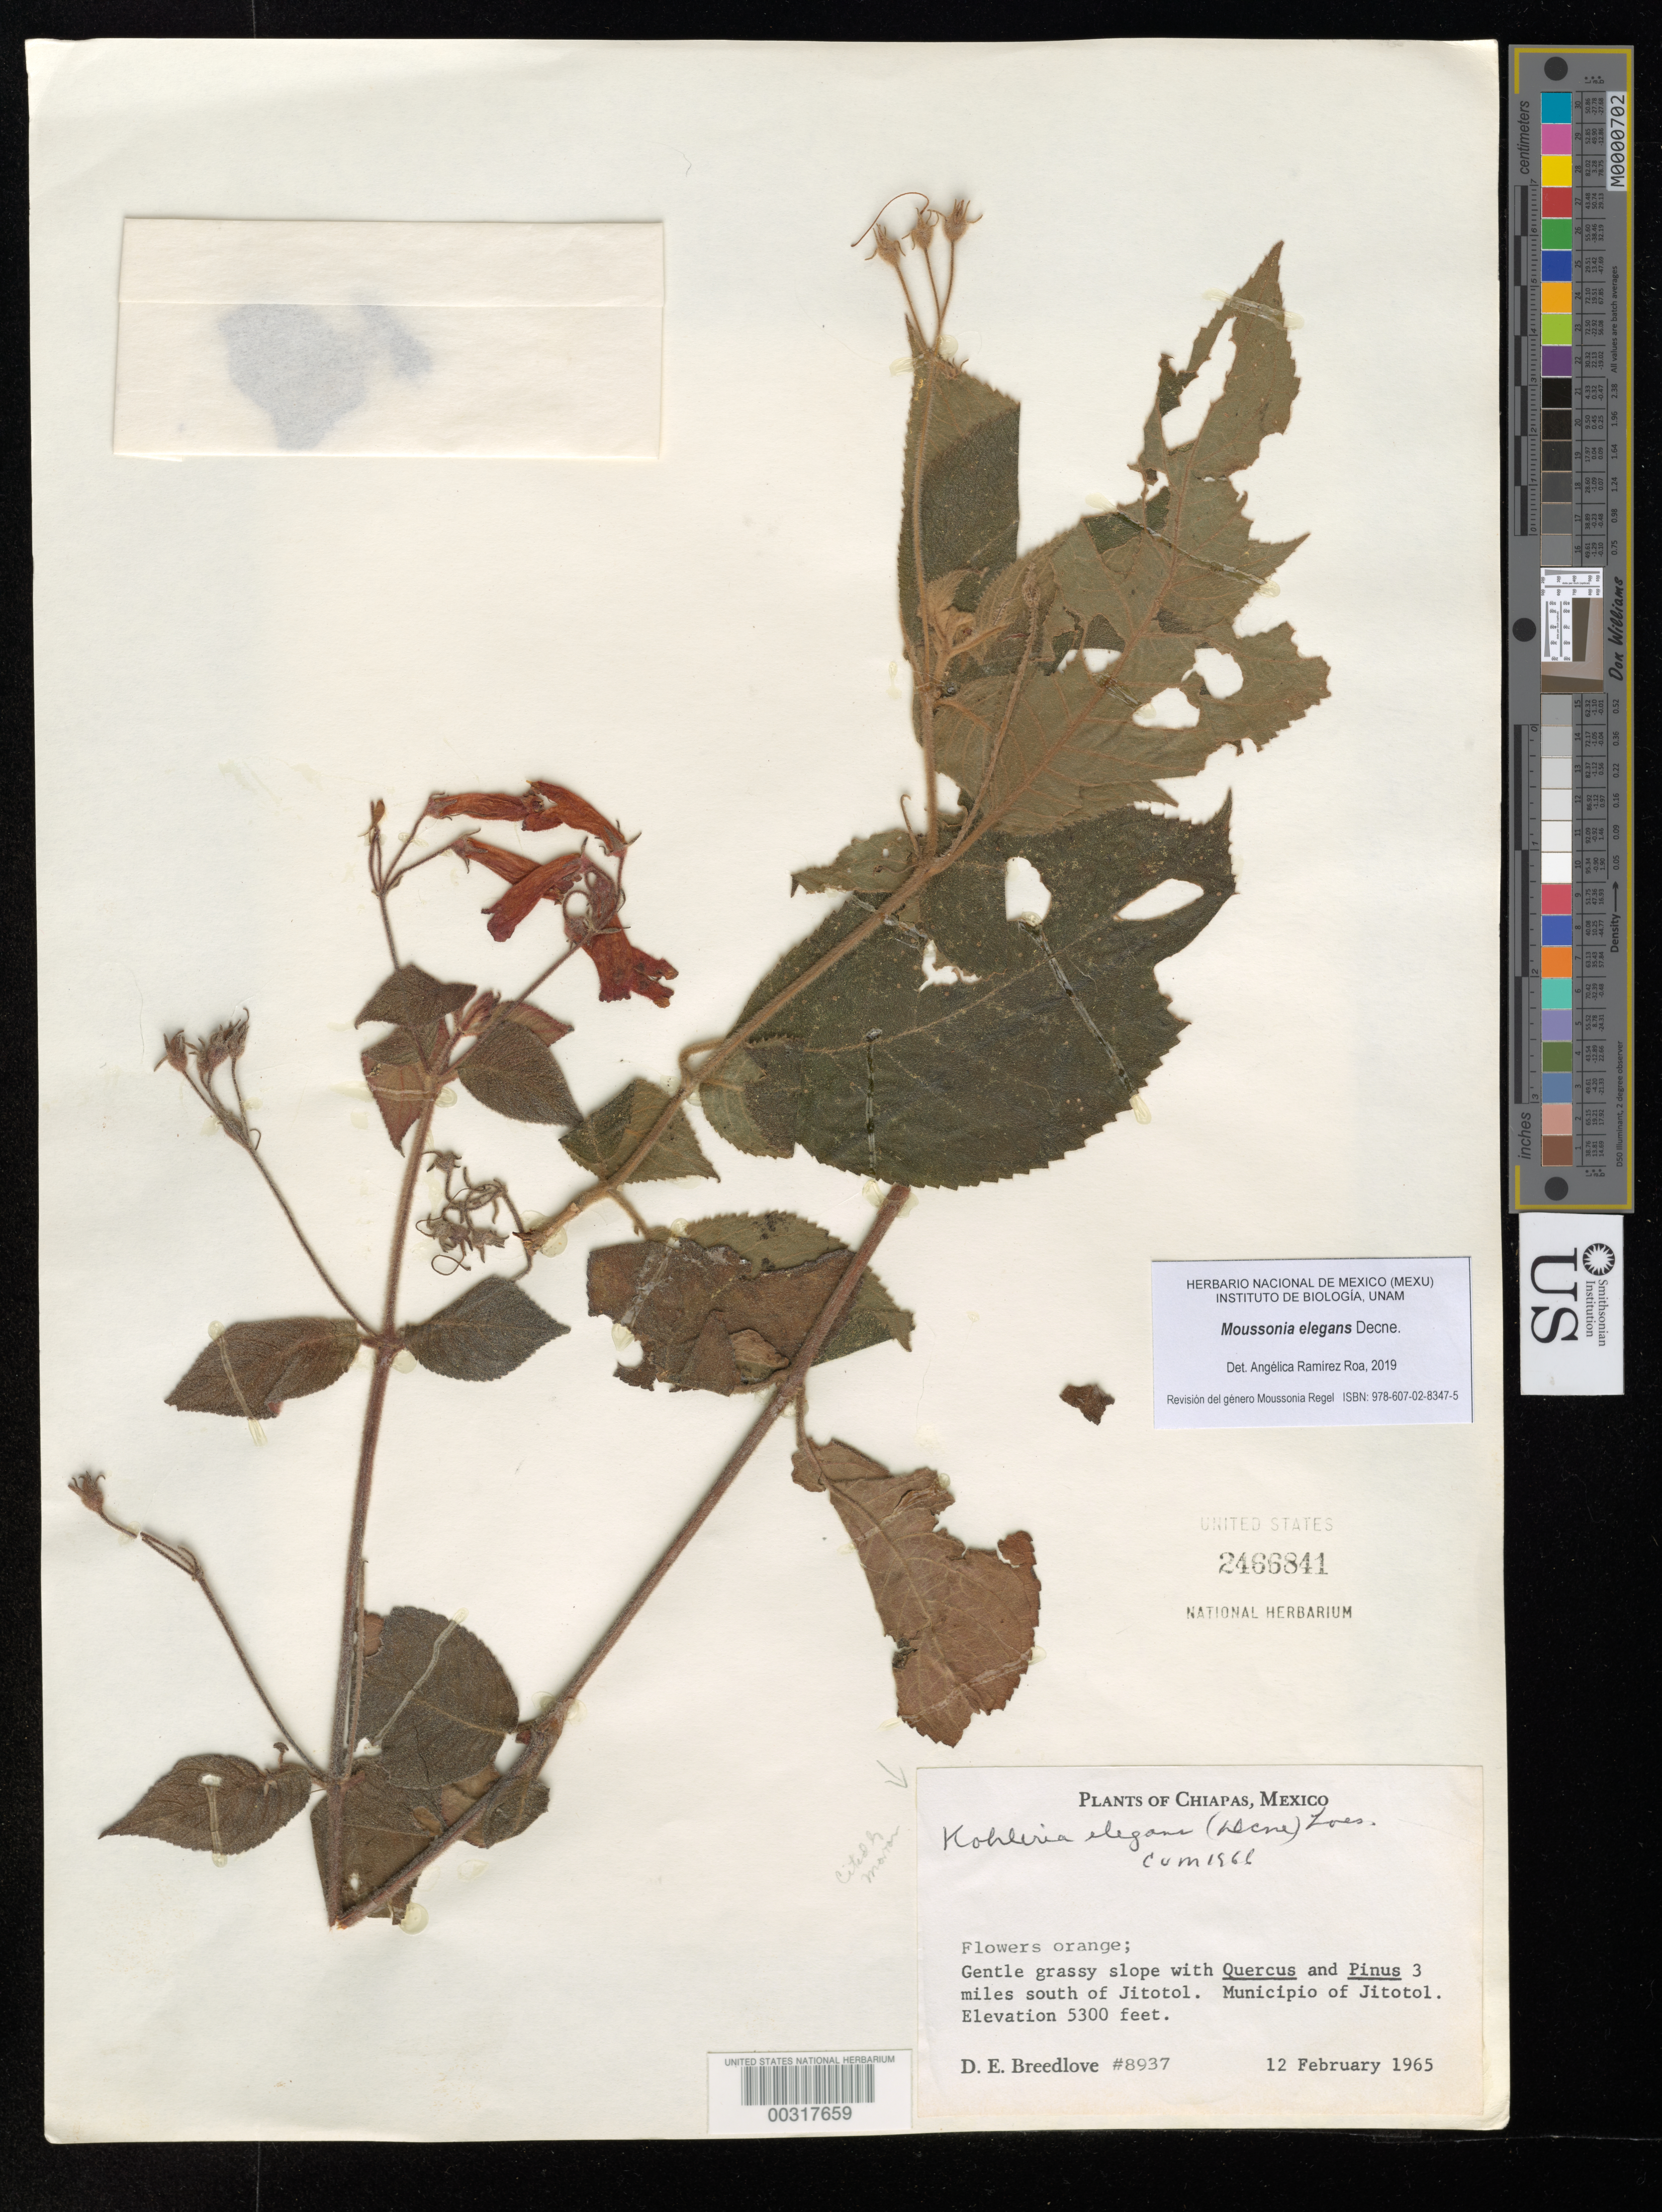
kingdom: Plantae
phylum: Tracheophyta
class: Magnoliopsida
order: Lamiales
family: Gesneriaceae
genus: Moussonia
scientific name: Moussonia elegans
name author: Decne.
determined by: Ramírez-Roa, A.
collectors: D. E. Breedlove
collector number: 8937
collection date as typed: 12 Feb 1965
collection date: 1965-02-12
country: Mexico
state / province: Chiapas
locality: Mpio. of Jitotol, 3 miles S of Jitotol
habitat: Gentle grassy slope with Quercus and Pinus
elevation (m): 1615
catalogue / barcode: US 2466841